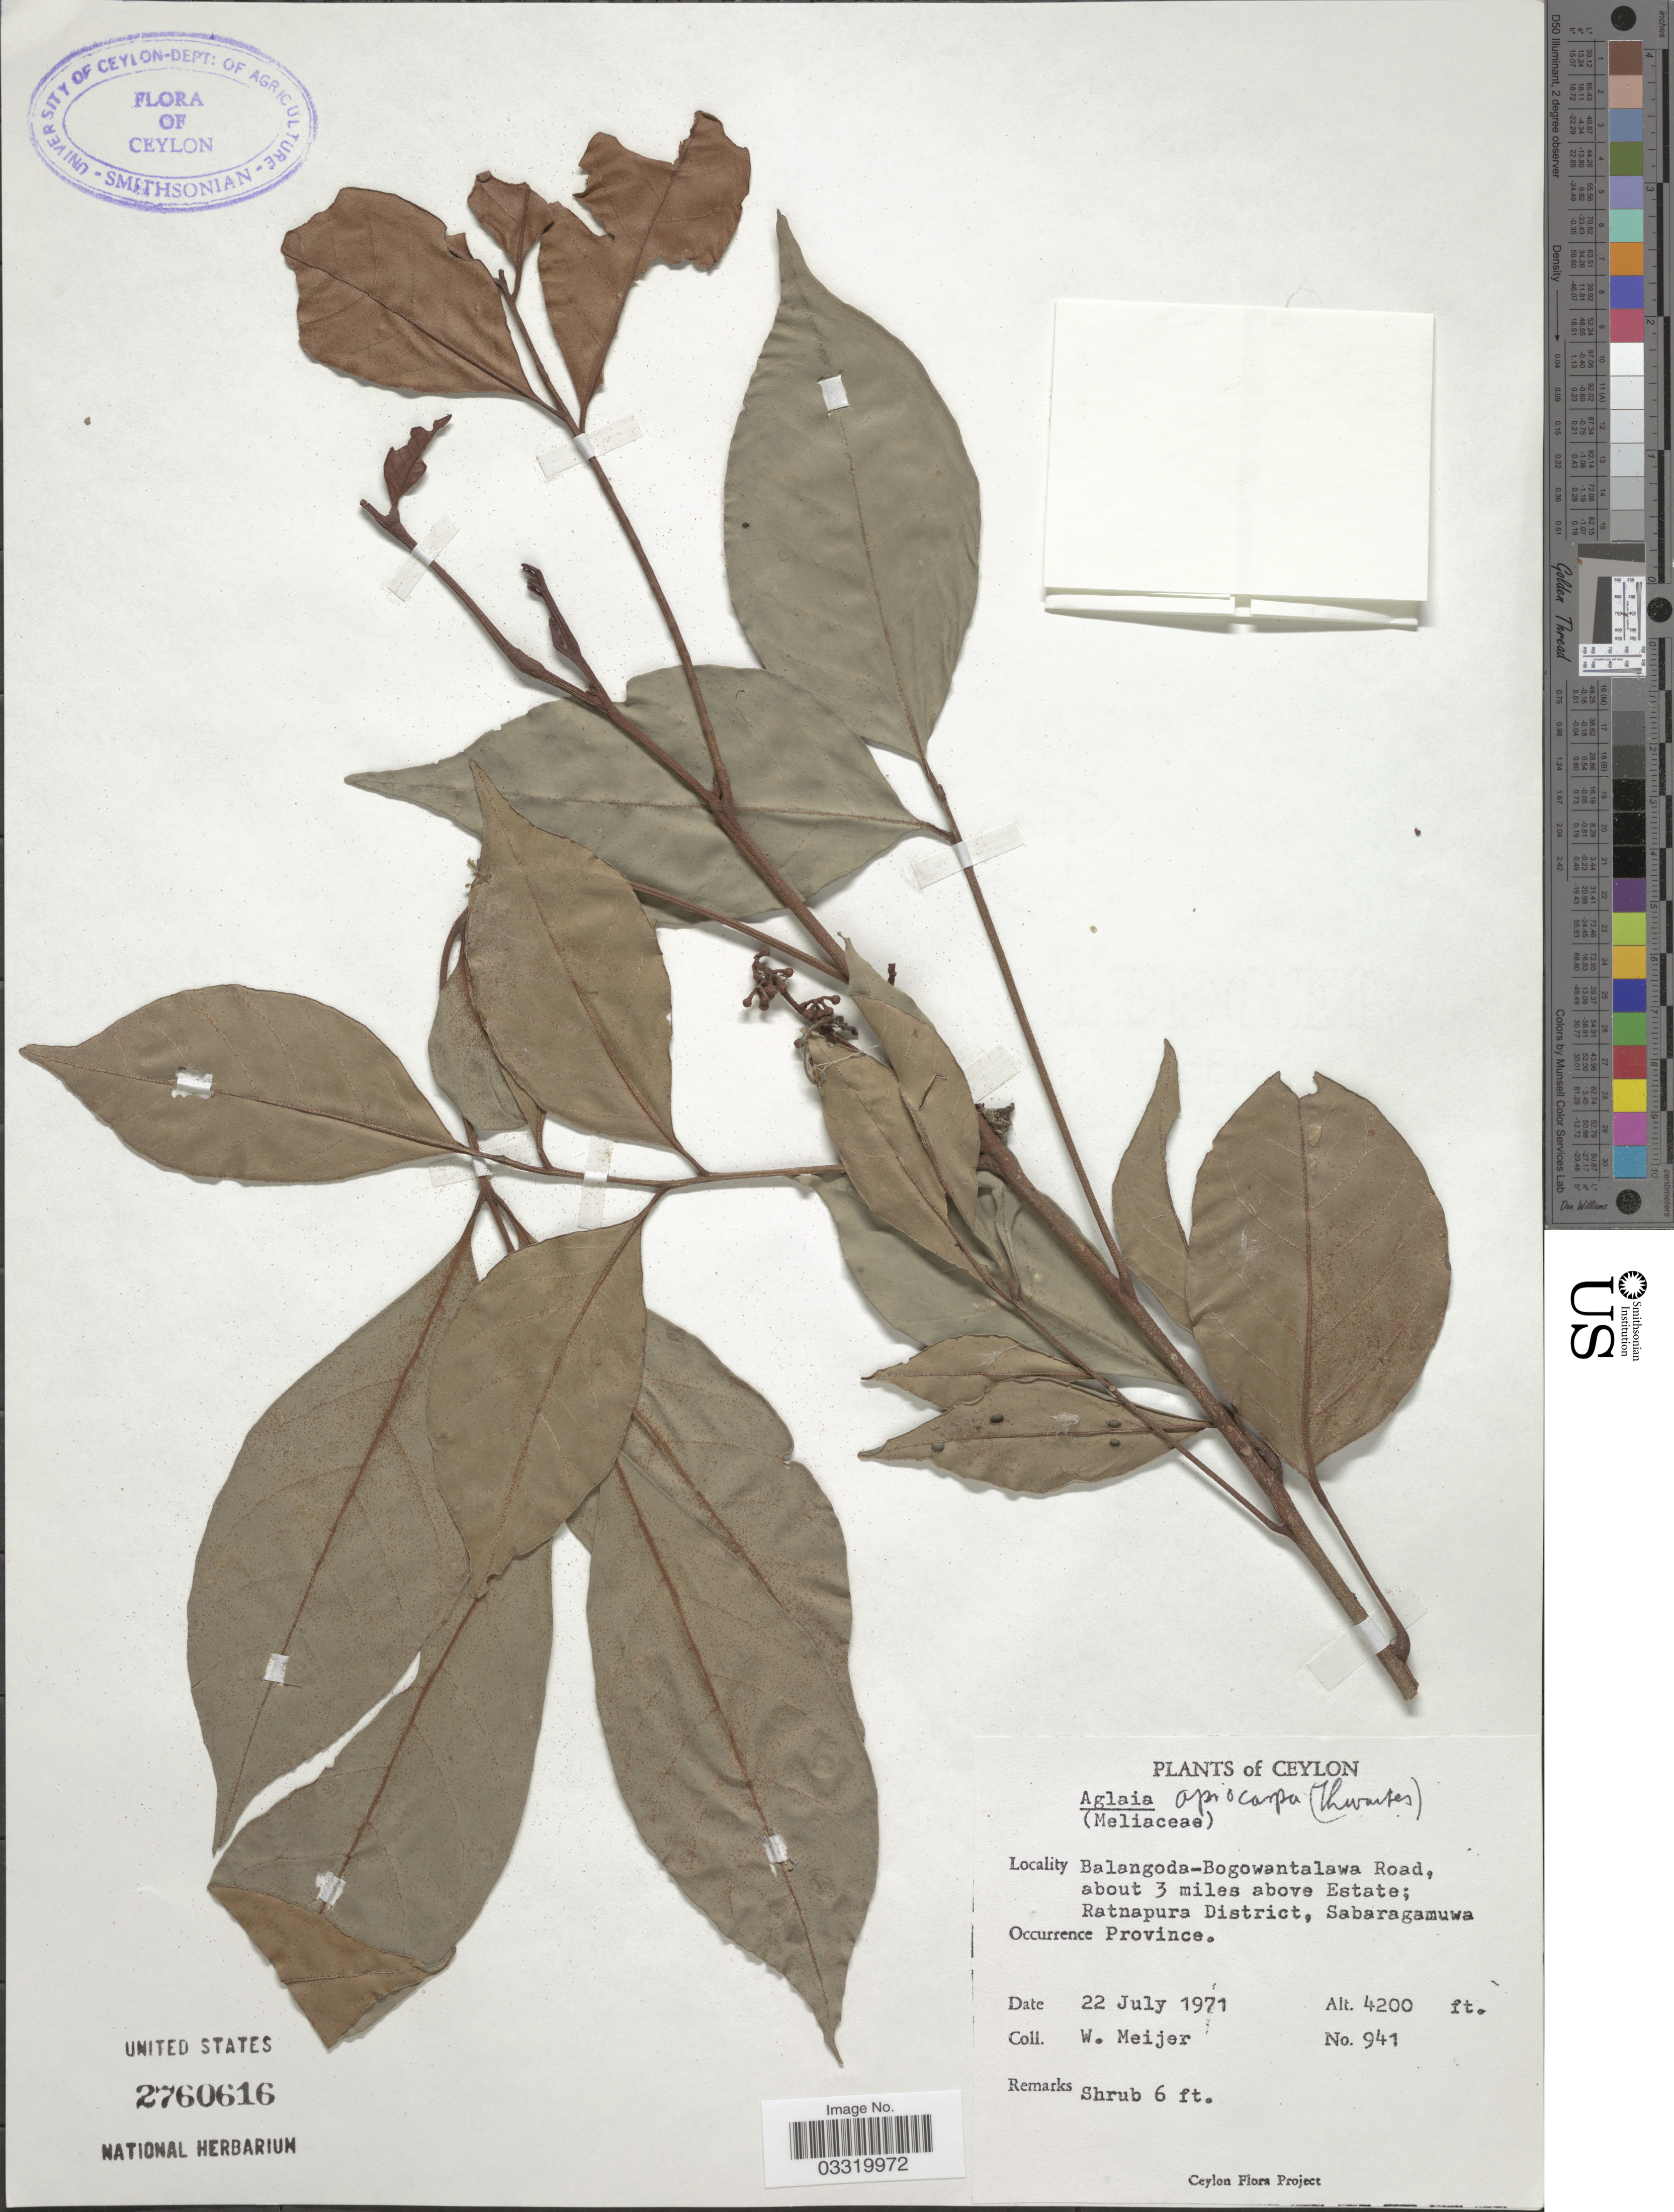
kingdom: Plantae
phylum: Tracheophyta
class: Magnoliopsida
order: Sapindales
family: Meliaceae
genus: Aglaia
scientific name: Aglaia apiocarpa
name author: Hiern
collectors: W. Meijer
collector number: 941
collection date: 1971-07-22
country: Sri Lanka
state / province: Sabaragamuwa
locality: Ceylon. Balangoda-Bogowantalawa Road, about 3 miles above Estate; Ratnapura District.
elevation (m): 1280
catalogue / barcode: US 2760616